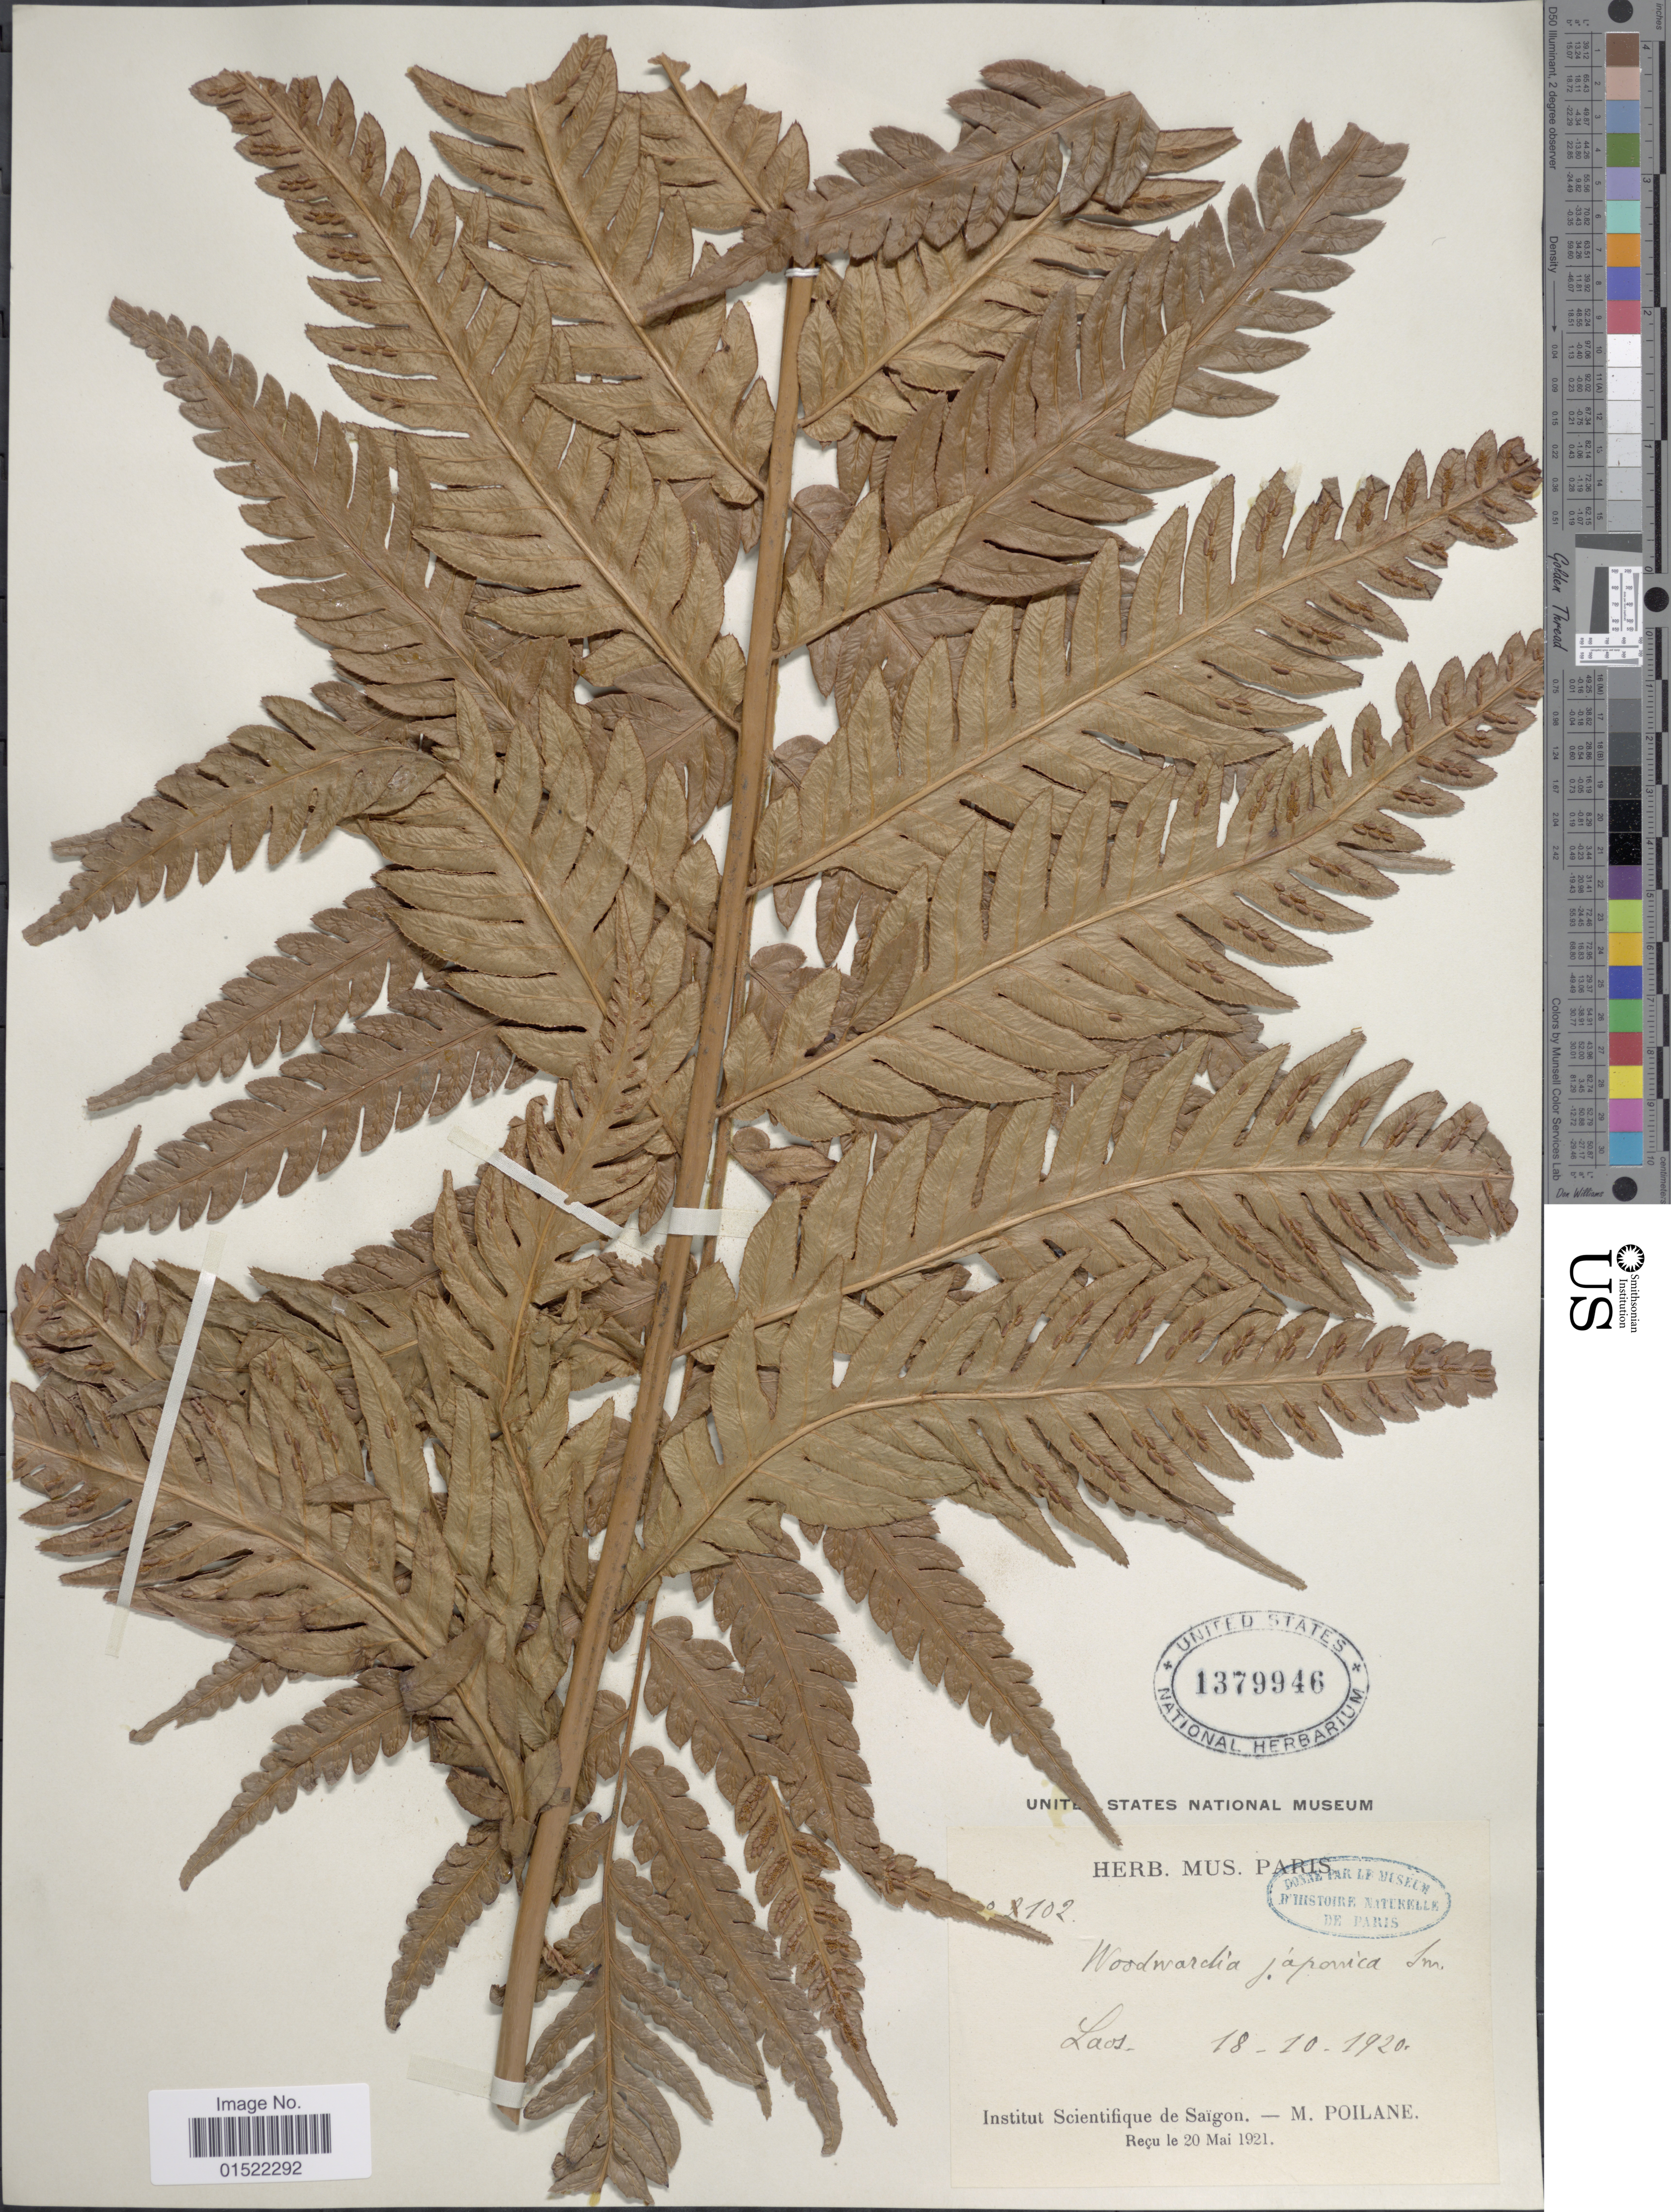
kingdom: Plantae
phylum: Tracheophyta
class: Polypodiopsida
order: Polypodiales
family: Blechnaceae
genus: Woodwardia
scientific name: Woodwardia japonica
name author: (L. f.) Sm.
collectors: M. Poilane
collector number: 2102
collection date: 1920-10-18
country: Laos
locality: Laos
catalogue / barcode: US 1379946